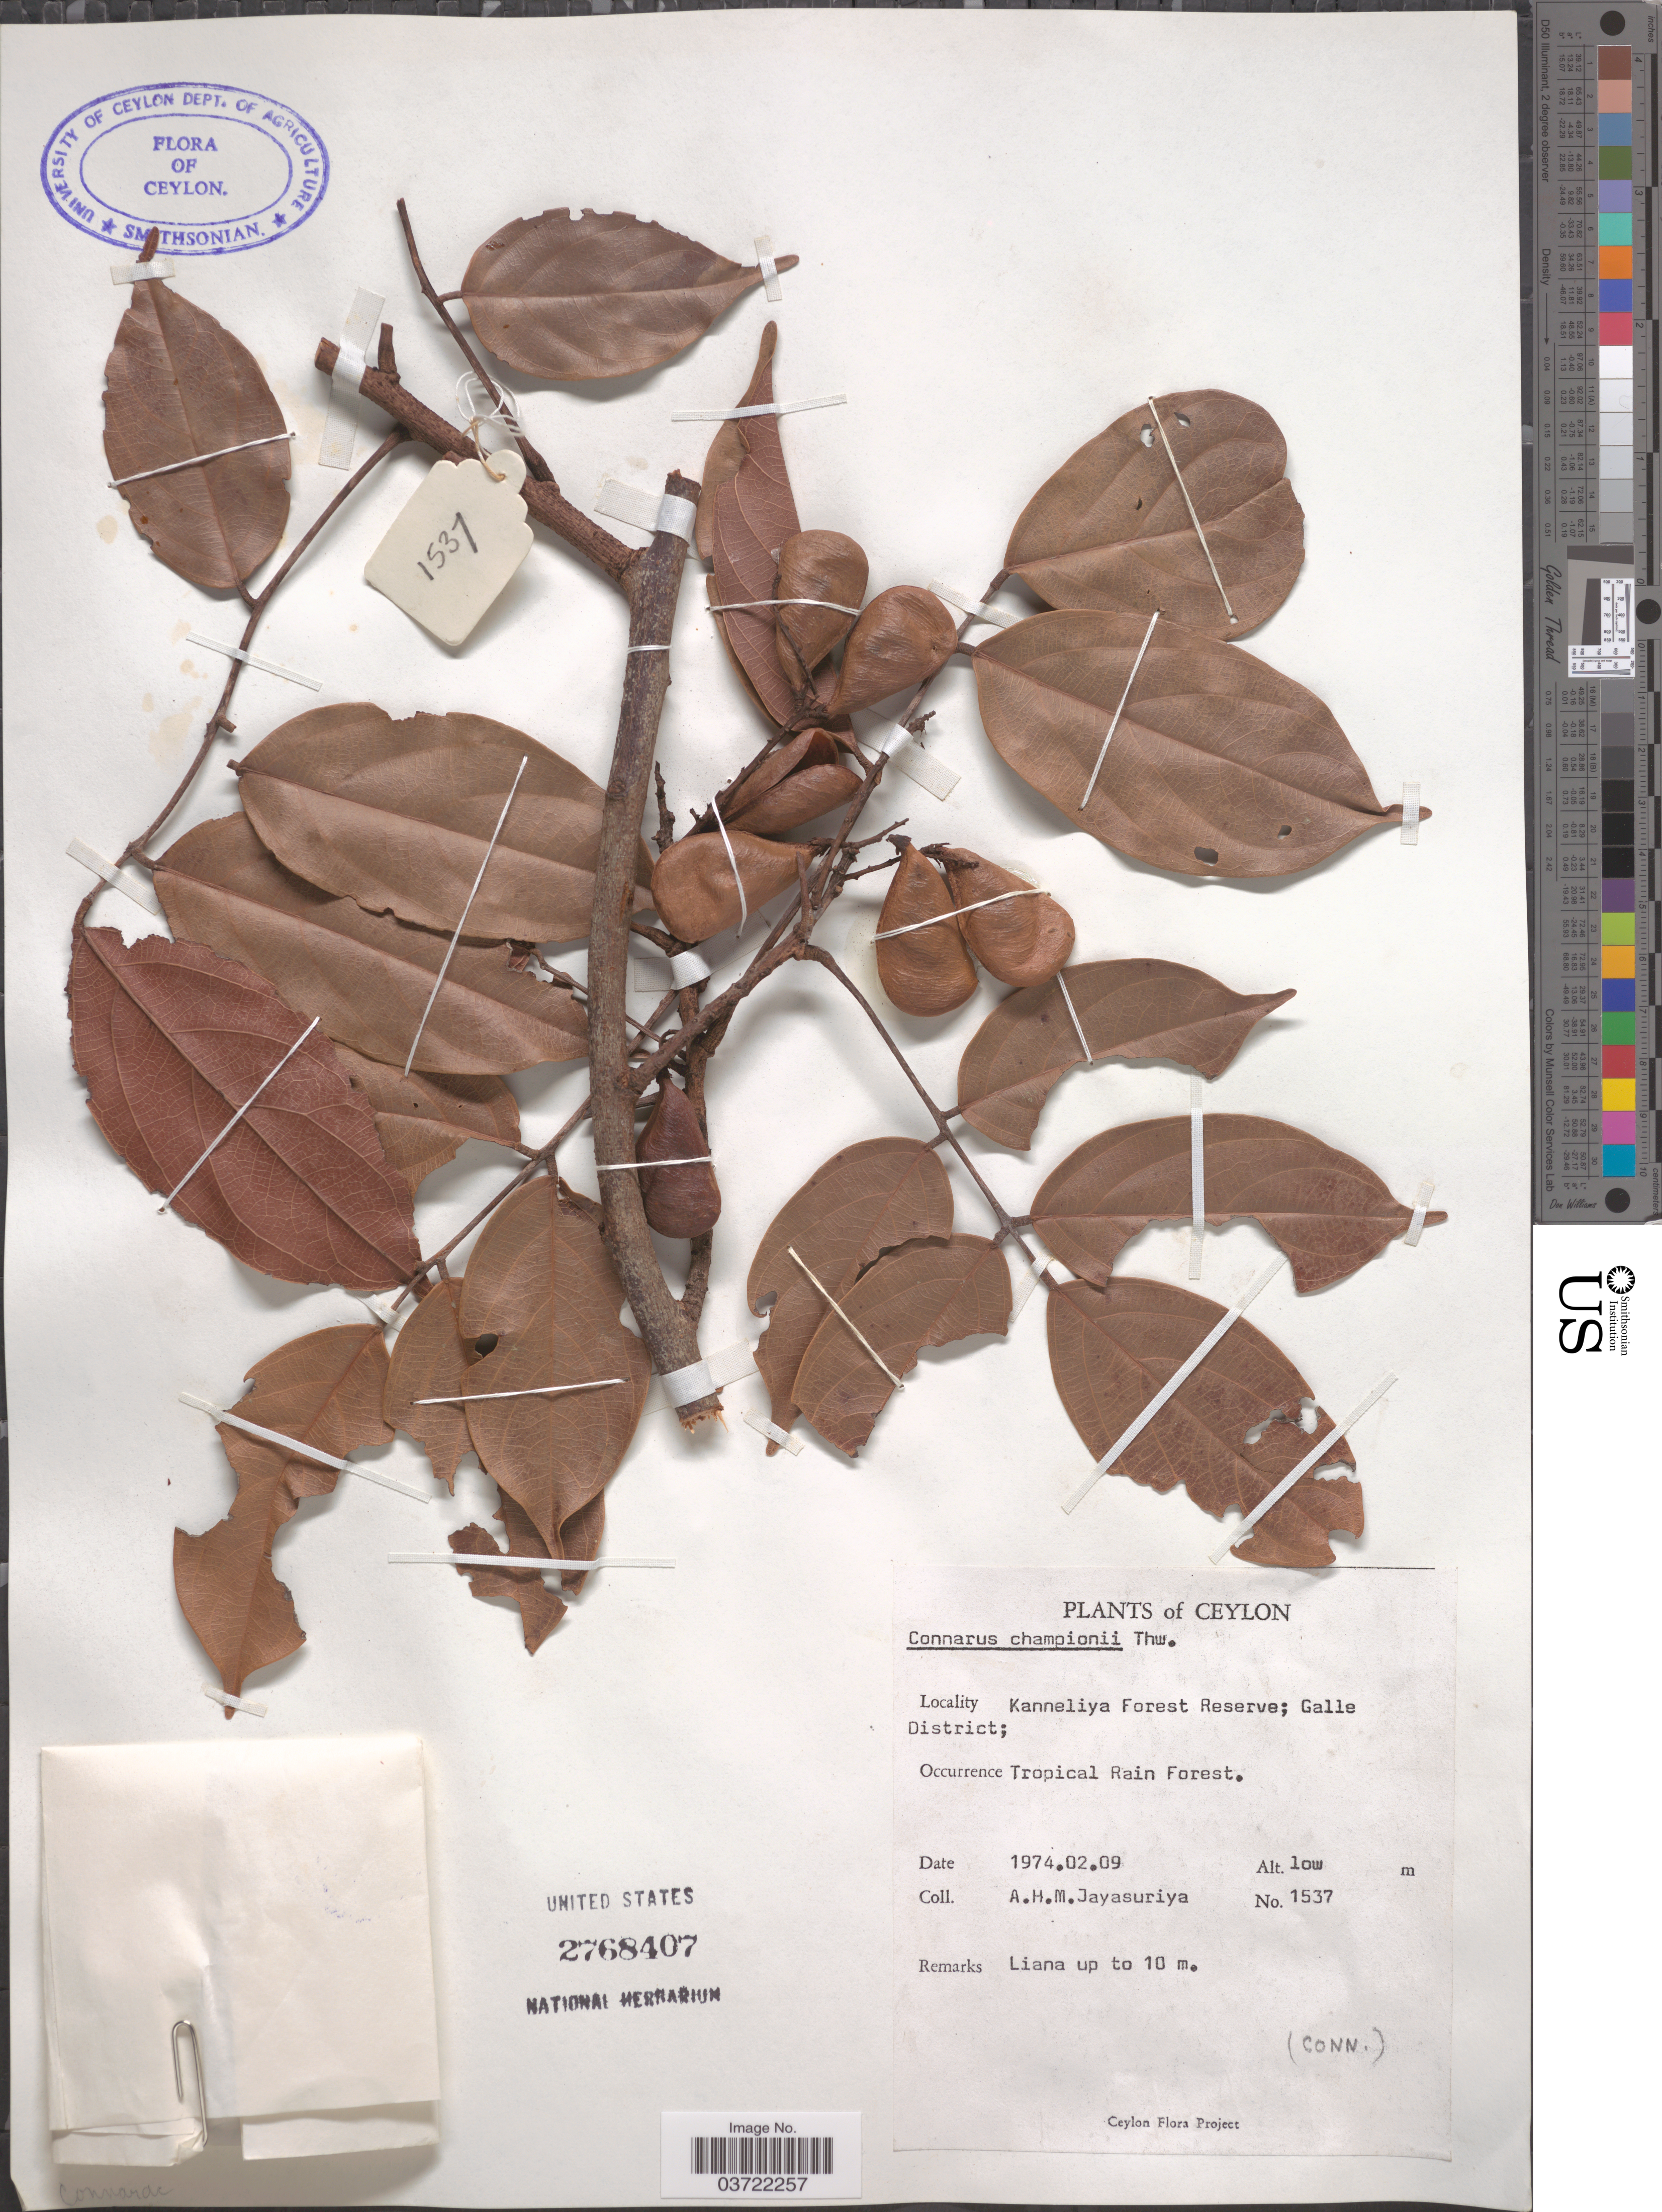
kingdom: Plantae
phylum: Tracheophyta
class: Magnoliopsida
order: Oxalidales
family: Connaraceae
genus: Connarus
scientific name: Connarus championii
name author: Thwaites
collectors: A. H. Jayasuriya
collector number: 1537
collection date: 1974-02-09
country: Sri Lanka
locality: Ceylon. Kanneliya Forest Reserve; Galle District.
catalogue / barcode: US 2768407